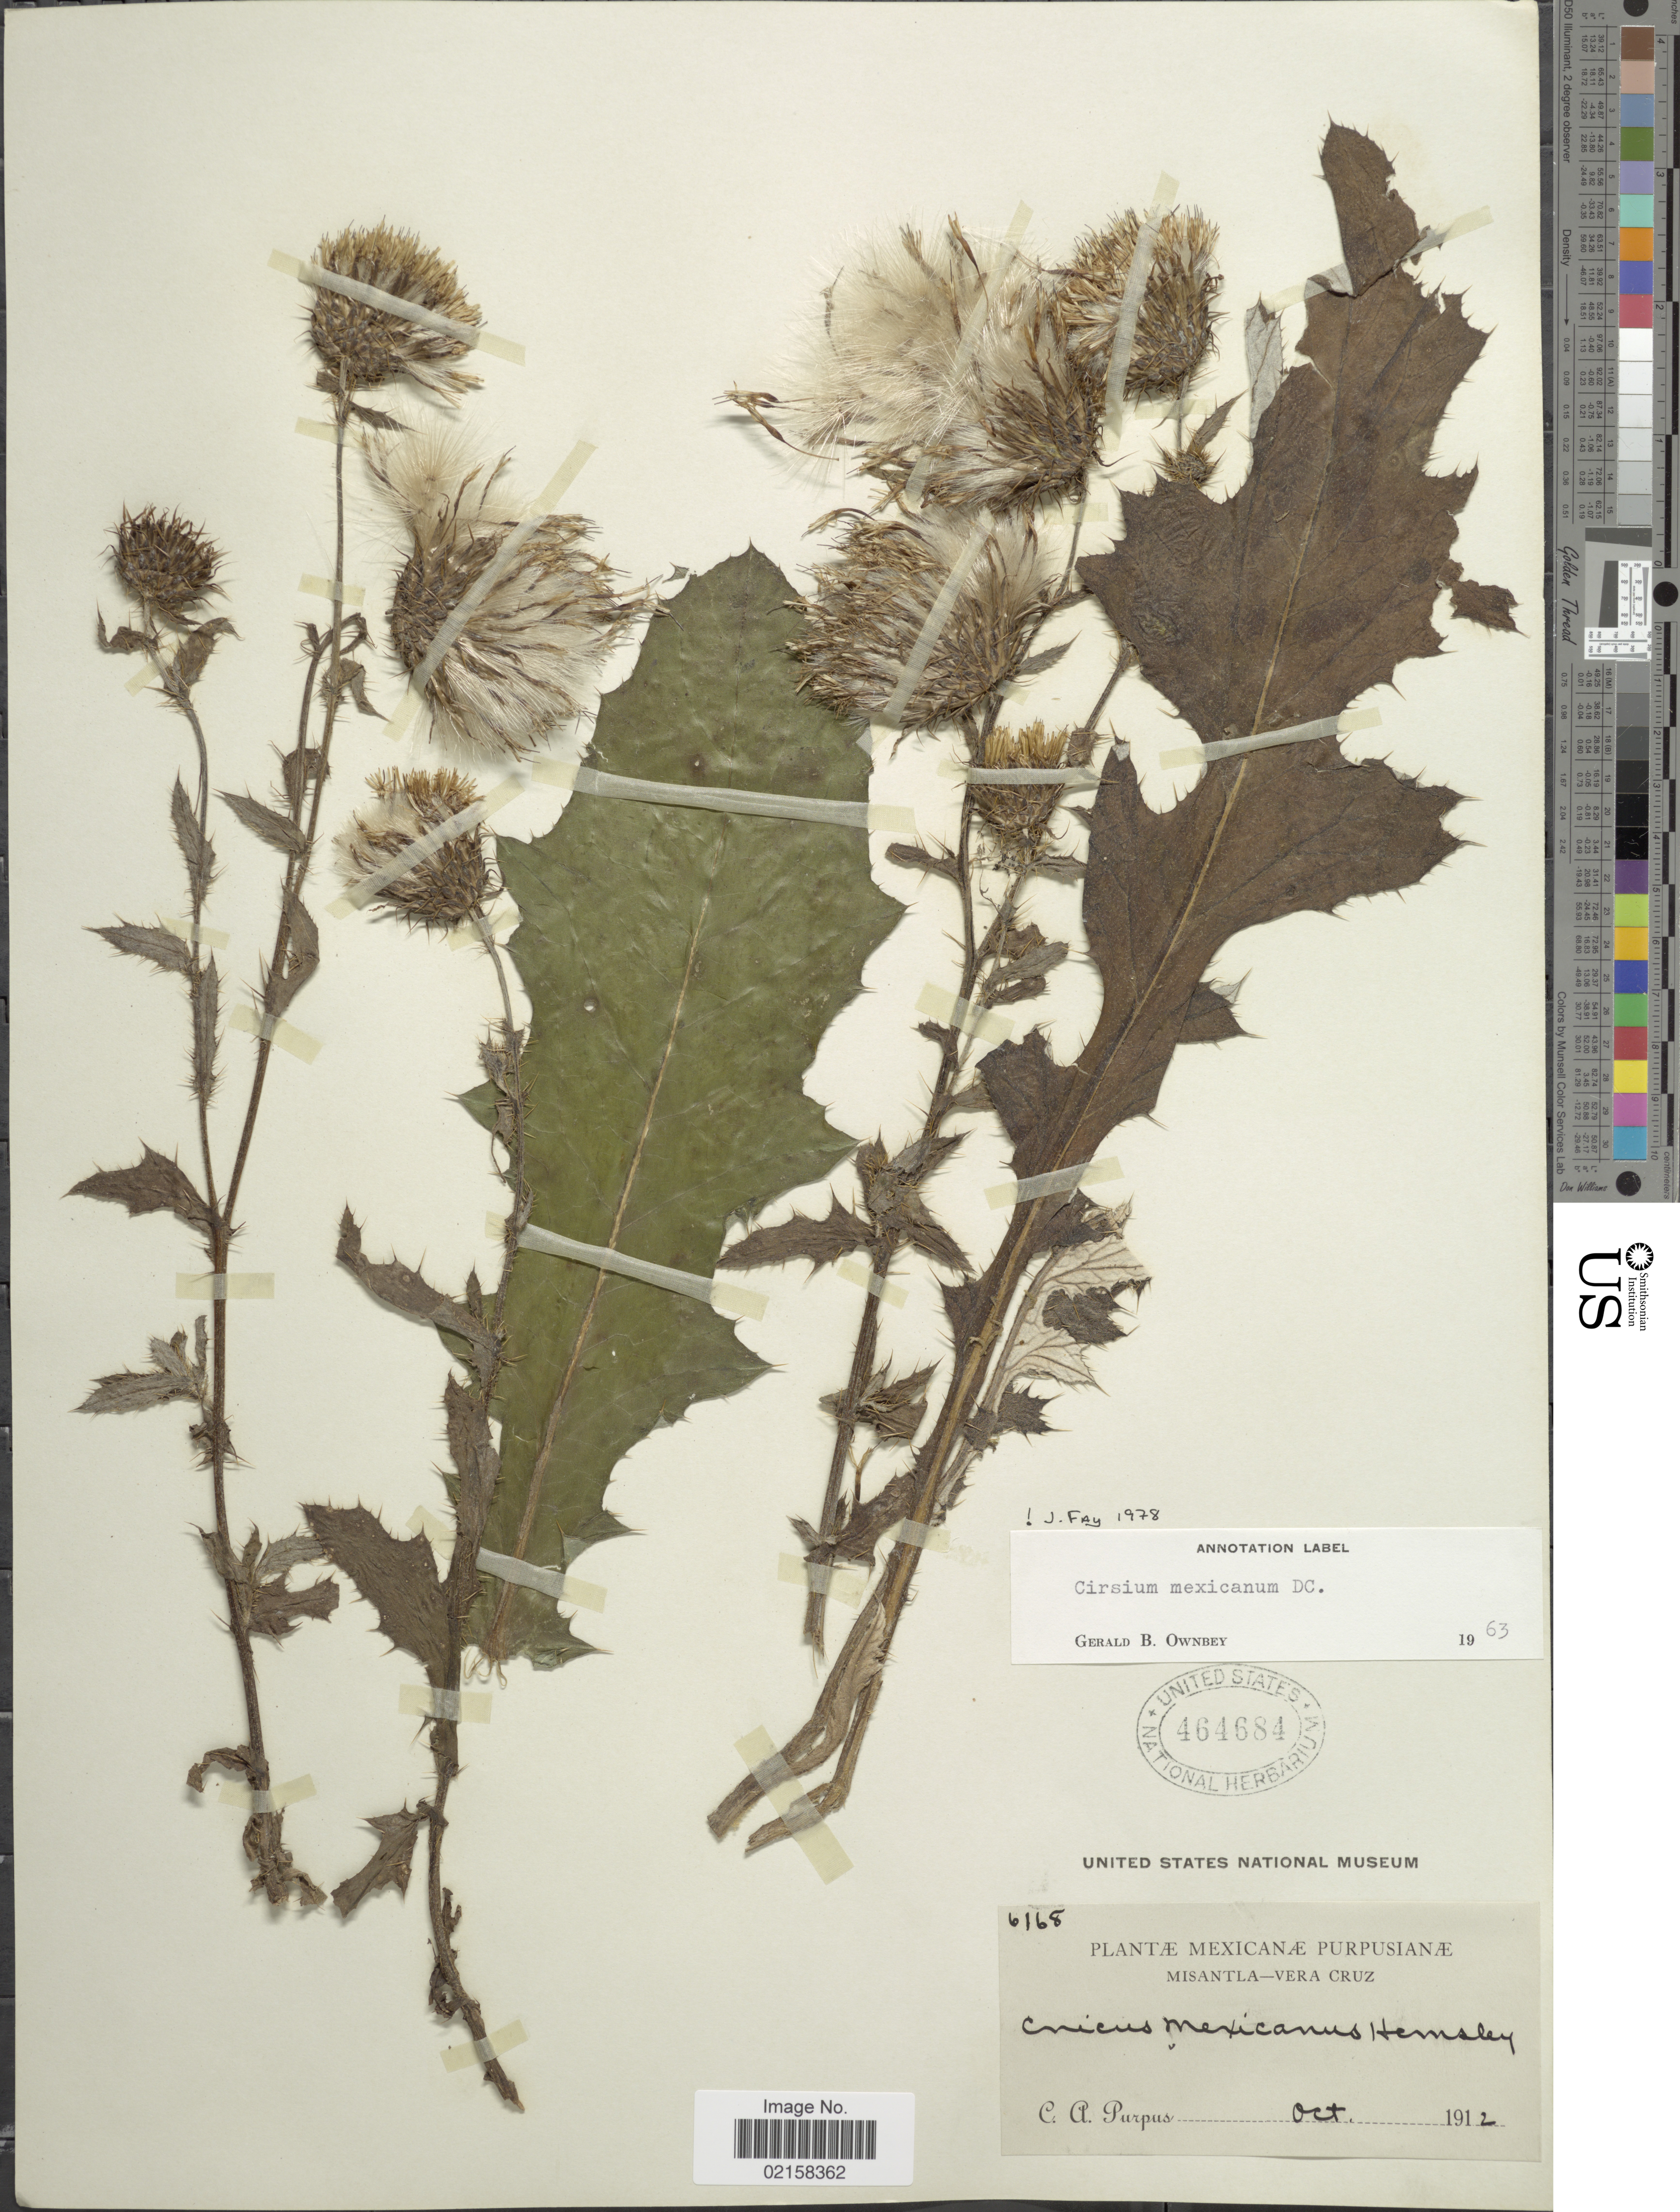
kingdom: Plantae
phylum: Tracheophyta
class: Magnoliopsida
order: Asterales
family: Asteraceae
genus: Cirsium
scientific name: Cirsium mexicanum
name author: DC.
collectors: C. A. Purpus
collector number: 668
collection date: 1912-10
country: Mexico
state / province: Veracruz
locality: Misantla-Vera Cruz.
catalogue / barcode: US 464684